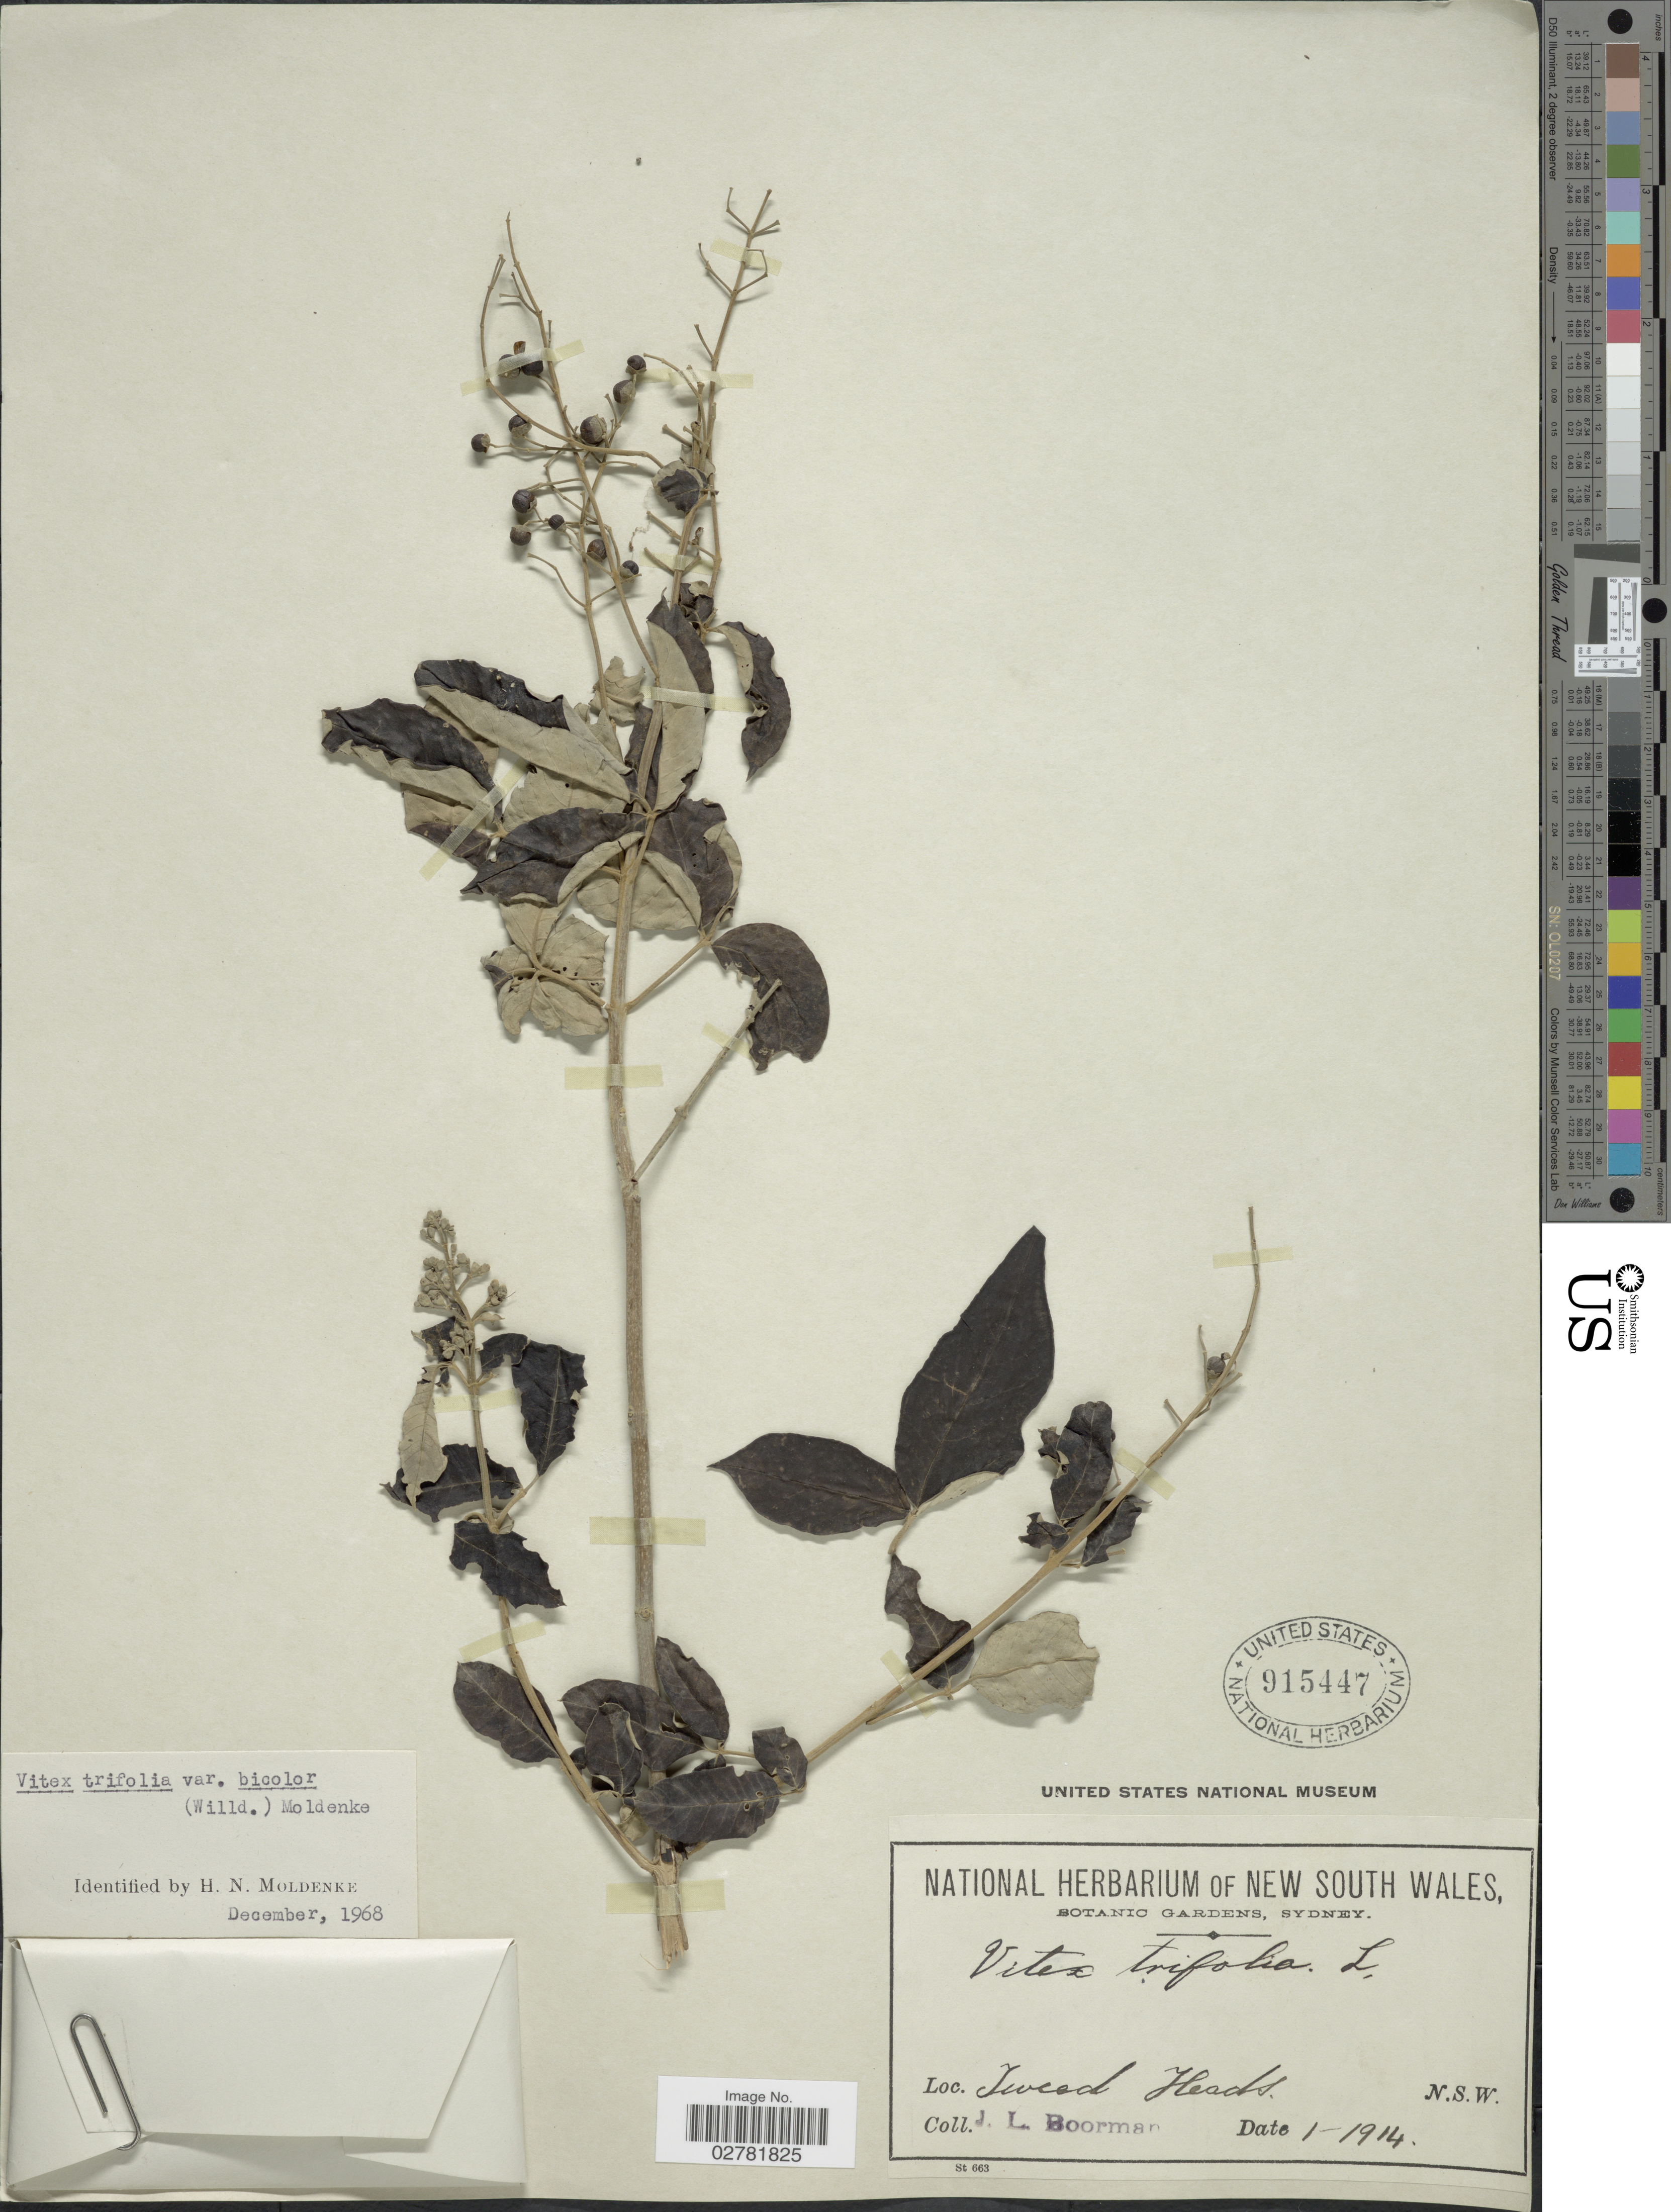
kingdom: Plantae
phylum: Tracheophyta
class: Magnoliopsida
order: Lamiales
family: Lamiaceae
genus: Vitex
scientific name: Vitex trifolia var. bicolor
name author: (Willd.) Moldenke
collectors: J. Boorman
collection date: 1914-01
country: Australia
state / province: New South Wales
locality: Tweed Heads.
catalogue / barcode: US 915447